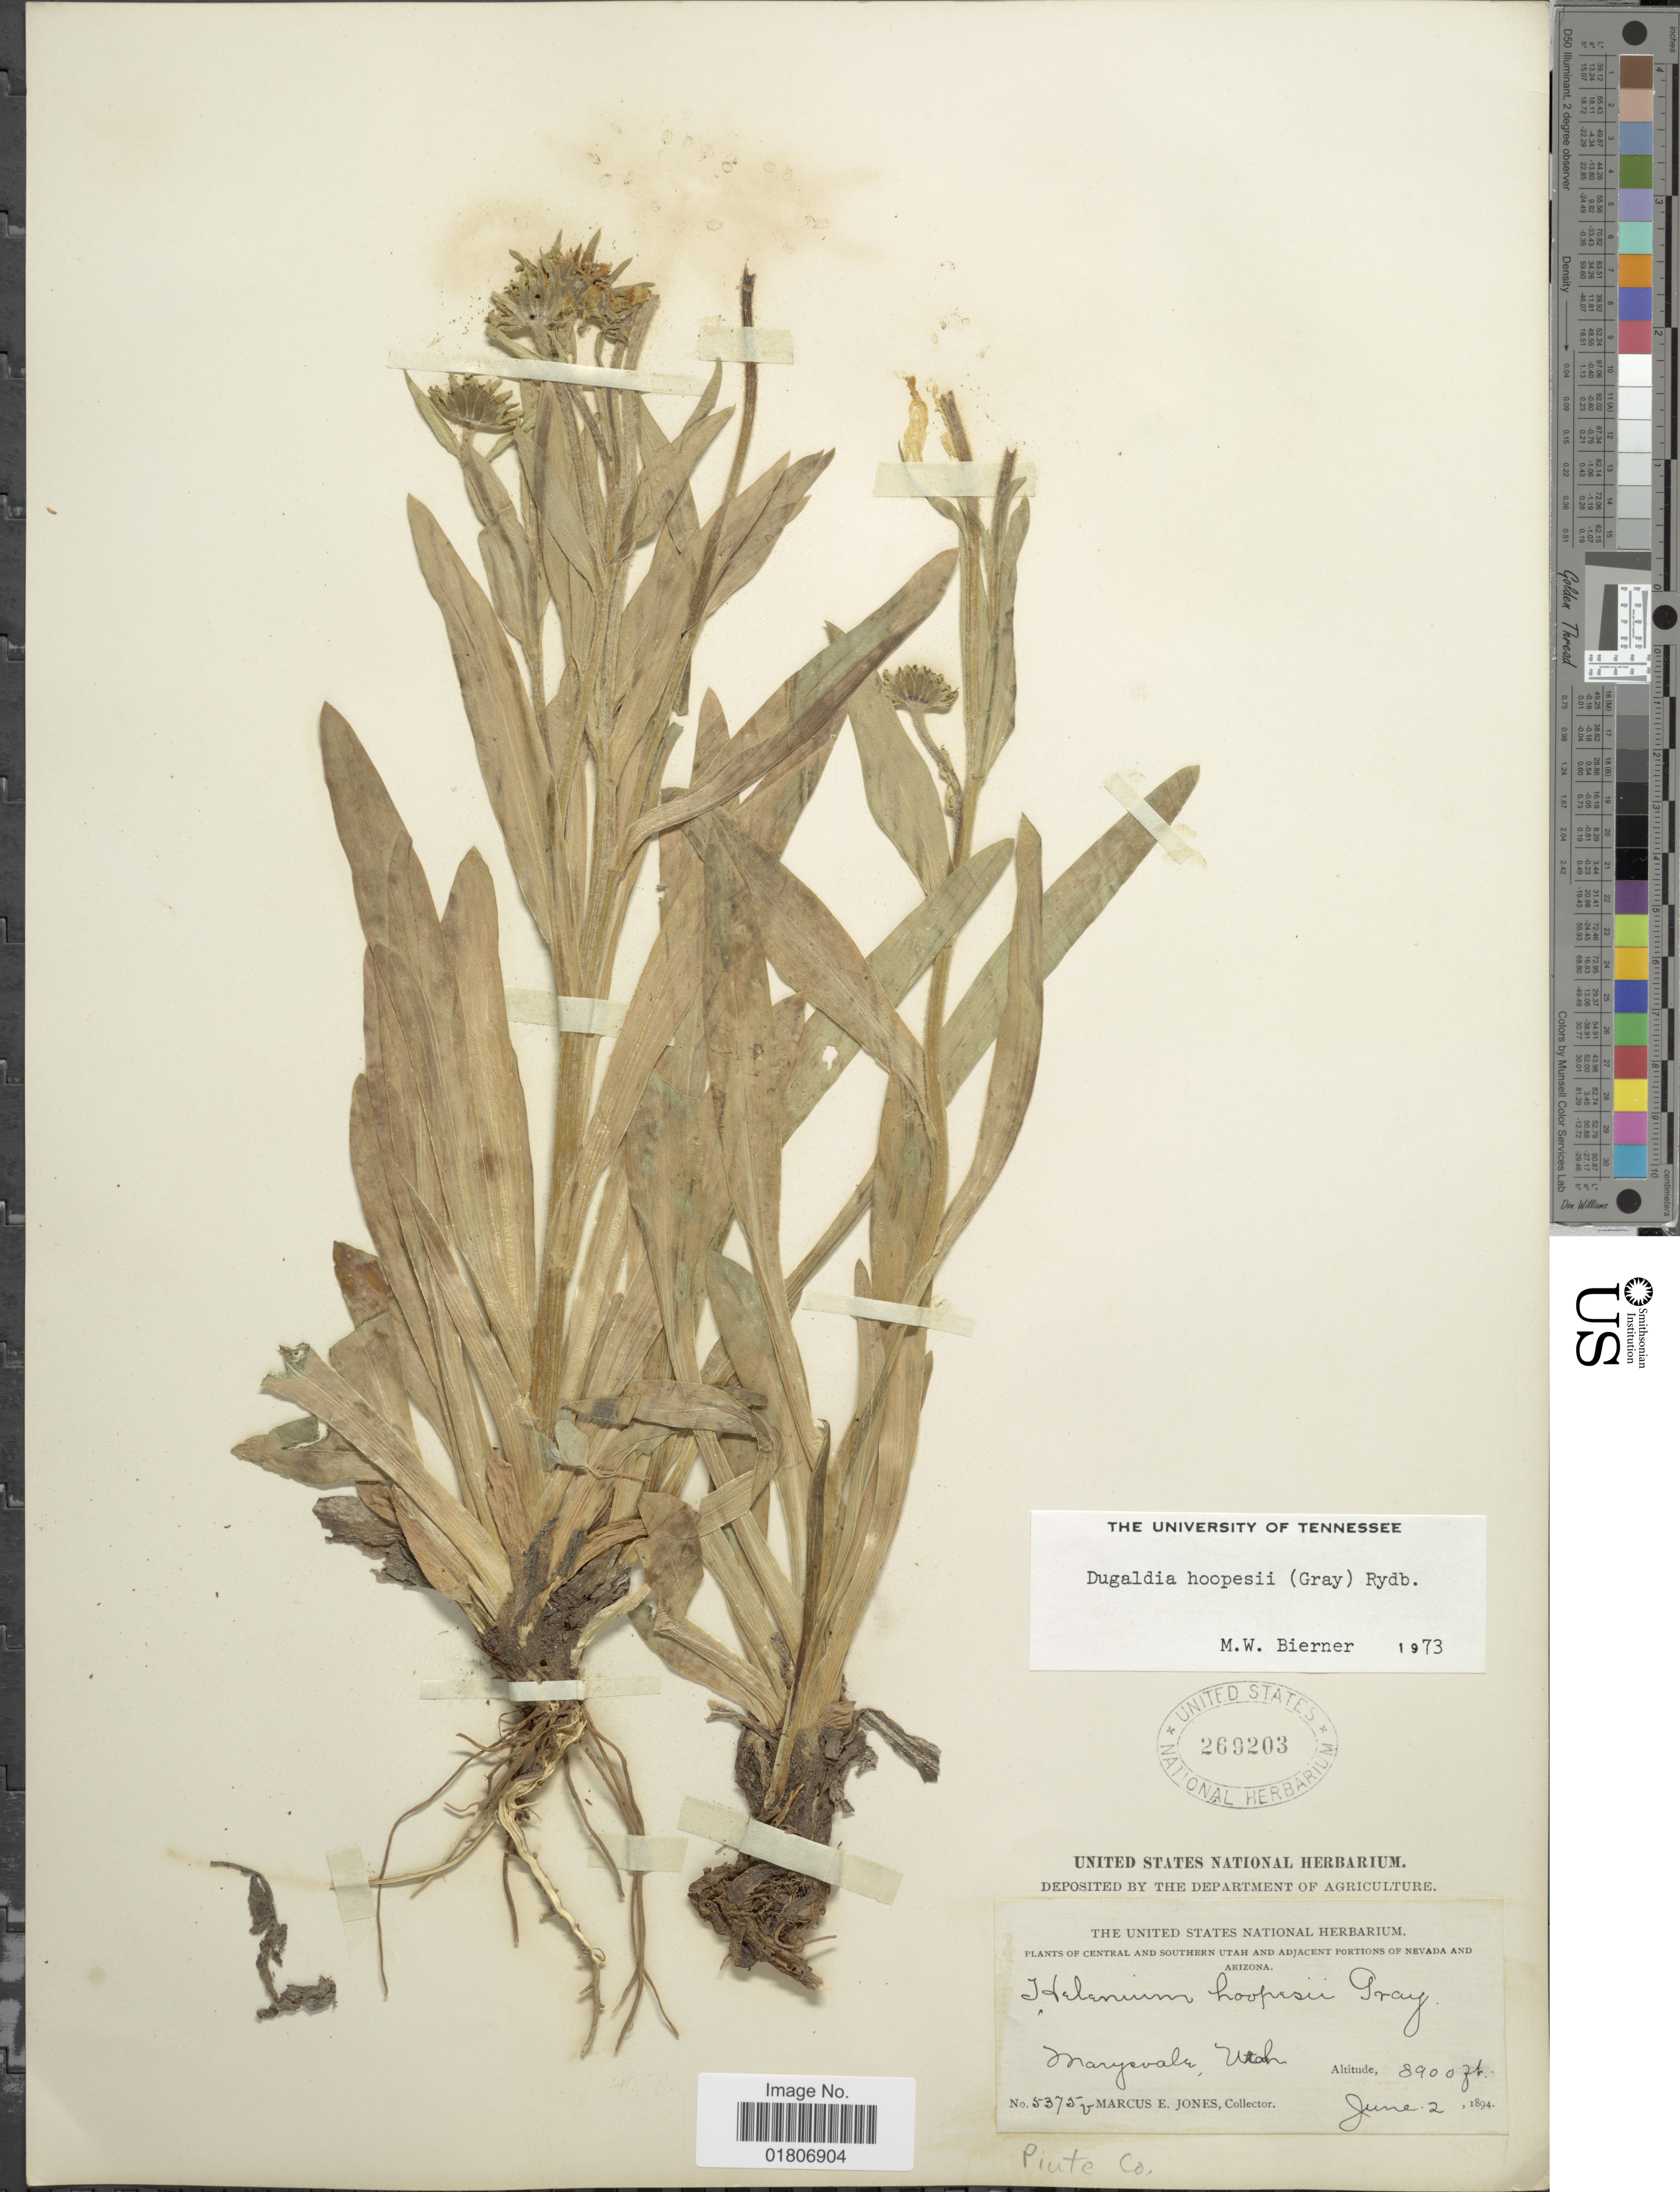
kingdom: Plantae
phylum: Tracheophyta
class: Magnoliopsida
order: Asterales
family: Asteraceae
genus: Dugaldia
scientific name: Dugaldia hoopesii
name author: (A. Gray) Rydb.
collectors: M. E. Jones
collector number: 5375v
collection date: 1894-06-02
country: United States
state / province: Utah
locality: Central and southern Utah. Marysvale. Piute Co.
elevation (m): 2713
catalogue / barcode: US 269203